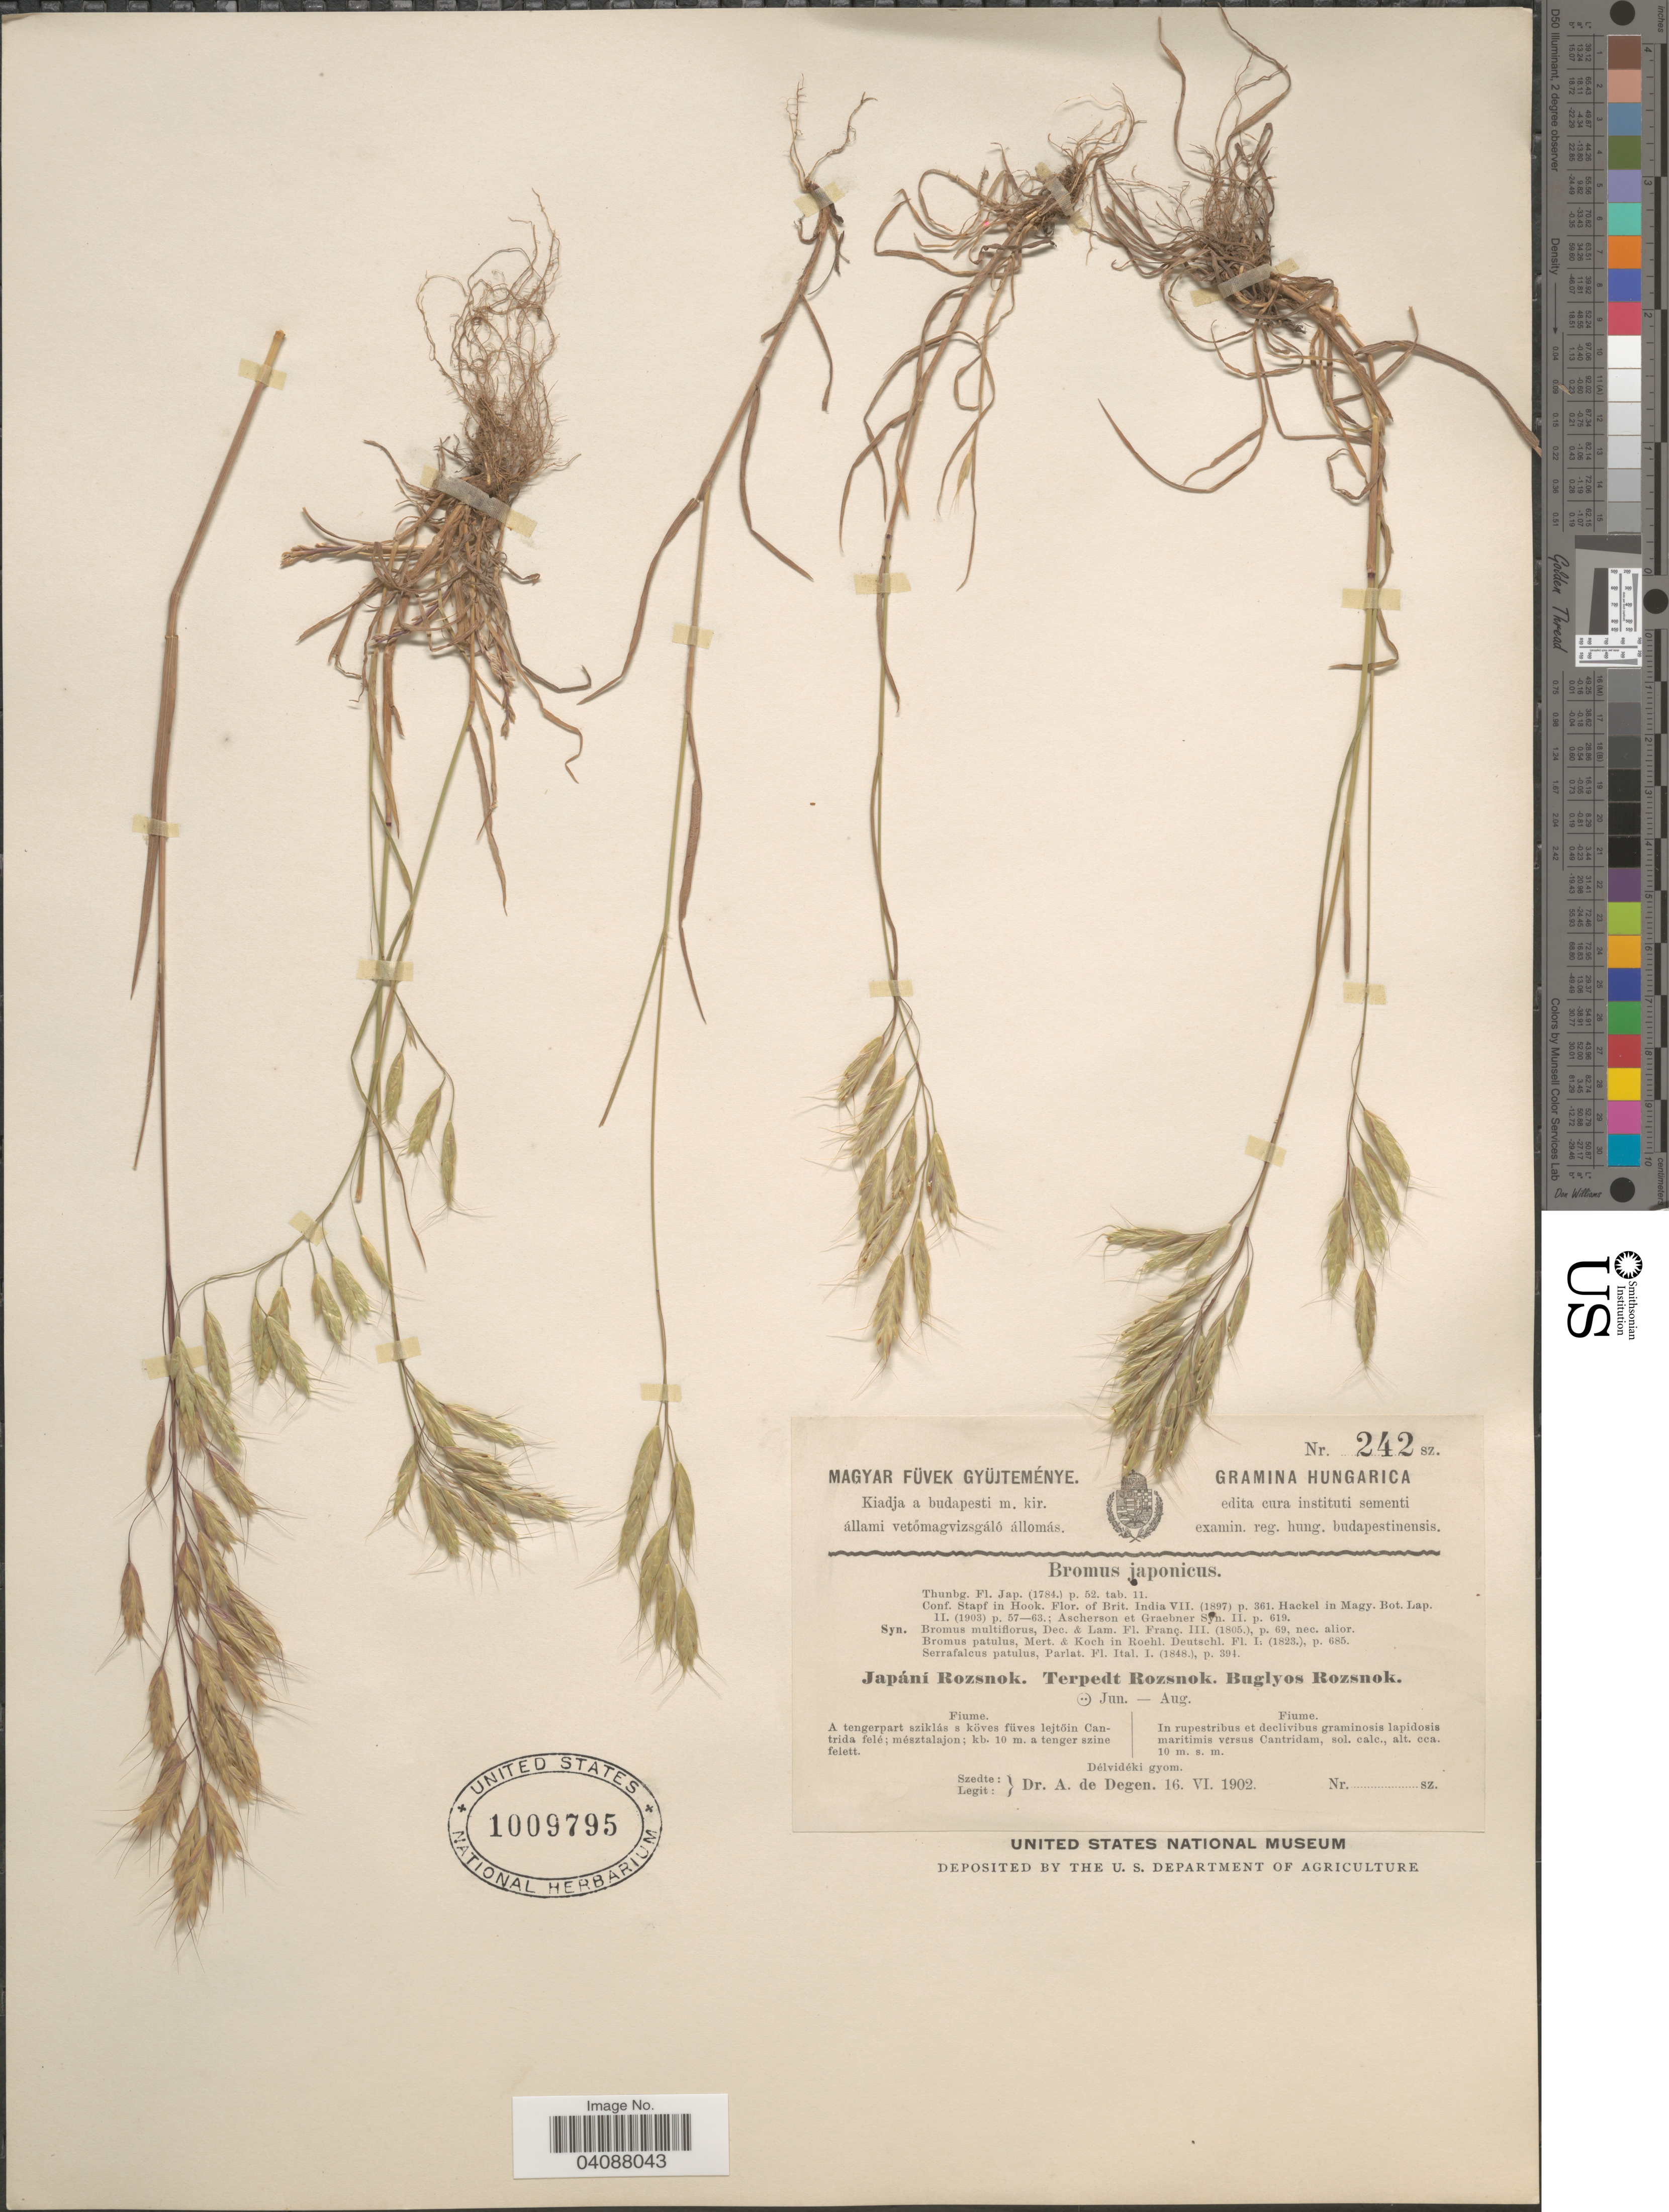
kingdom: Plantae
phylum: Tracheophyta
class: Liliopsida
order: Poales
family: Poaceae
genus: Bromus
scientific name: Bromus japonicus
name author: Houtt.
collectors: A. Degen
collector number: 242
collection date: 1902-06-16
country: Hungary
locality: Fiume. In rupestribus et declivibus graminosis lapidosis maritimis versus Cantridam.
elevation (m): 10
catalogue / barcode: US 1009795